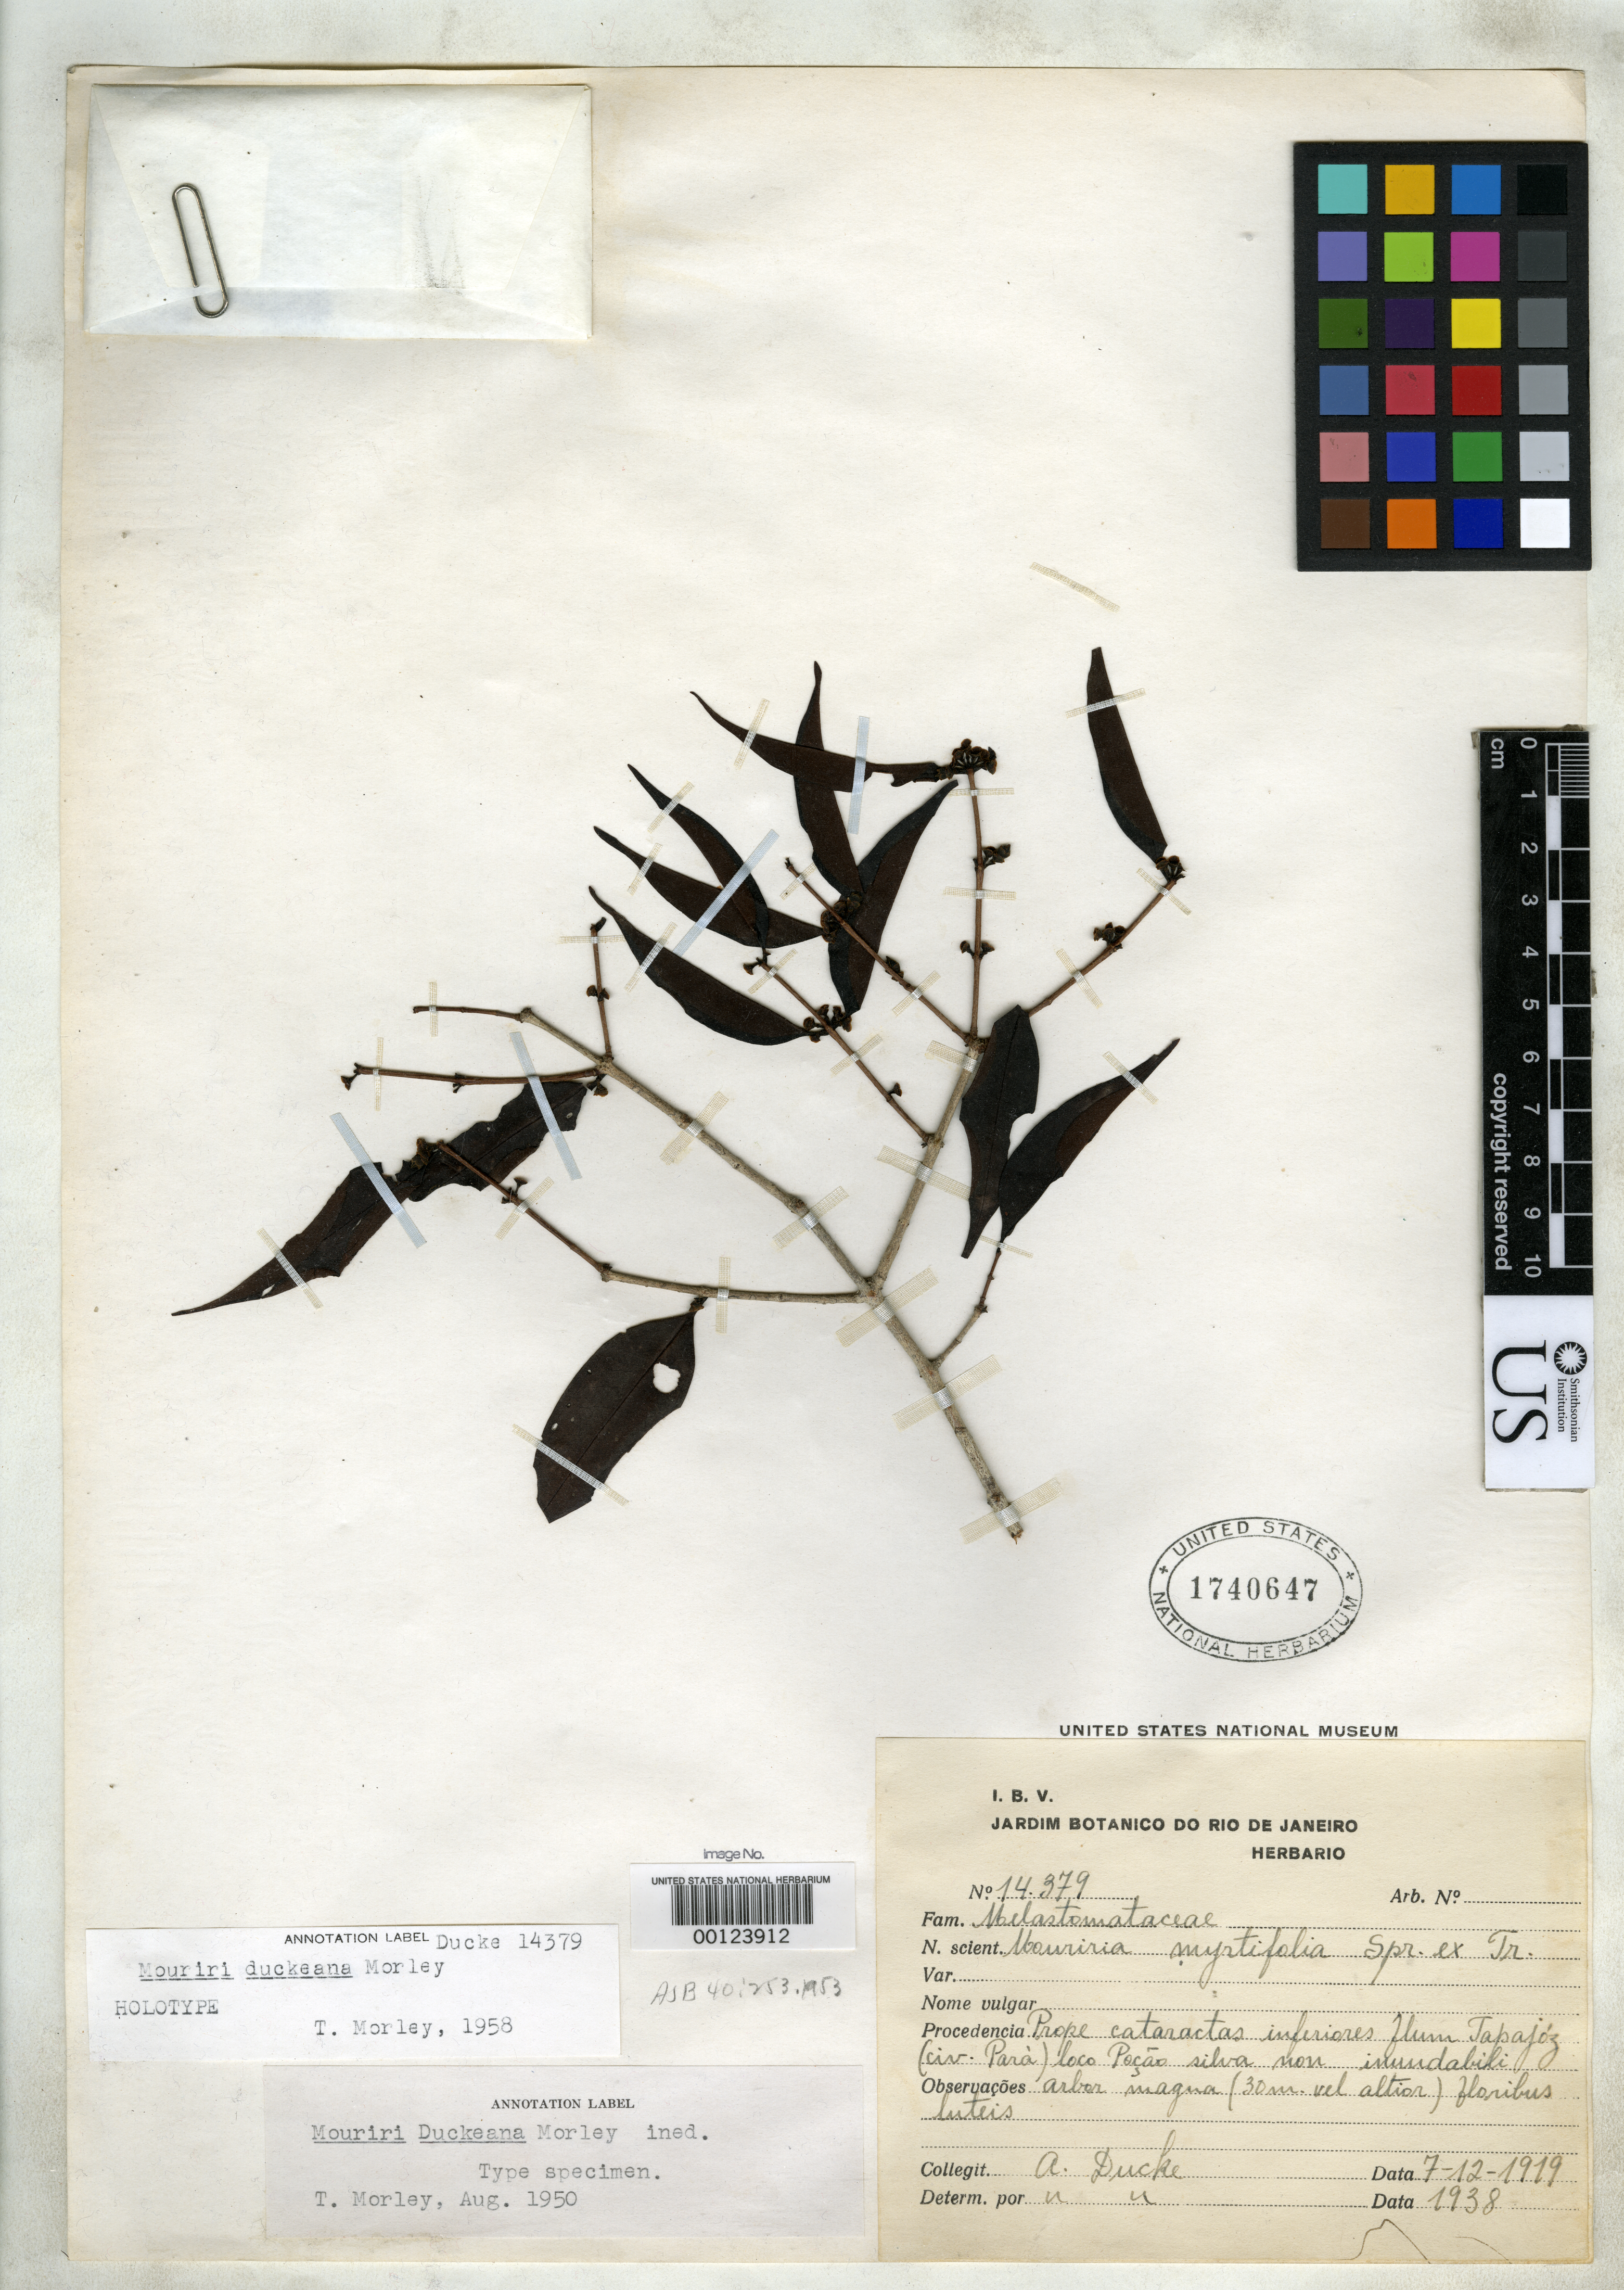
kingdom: Plantae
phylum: Tracheophyta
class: Magnoliopsida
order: Myrtales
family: Melastomataceae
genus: Mouriri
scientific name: Mouriri duckeana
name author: Morley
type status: Holotype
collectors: A. Ducke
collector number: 14379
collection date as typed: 07 Dec 1919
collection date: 1919-12-07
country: Brazil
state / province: Pará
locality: Tapajoz.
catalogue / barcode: US 1740647